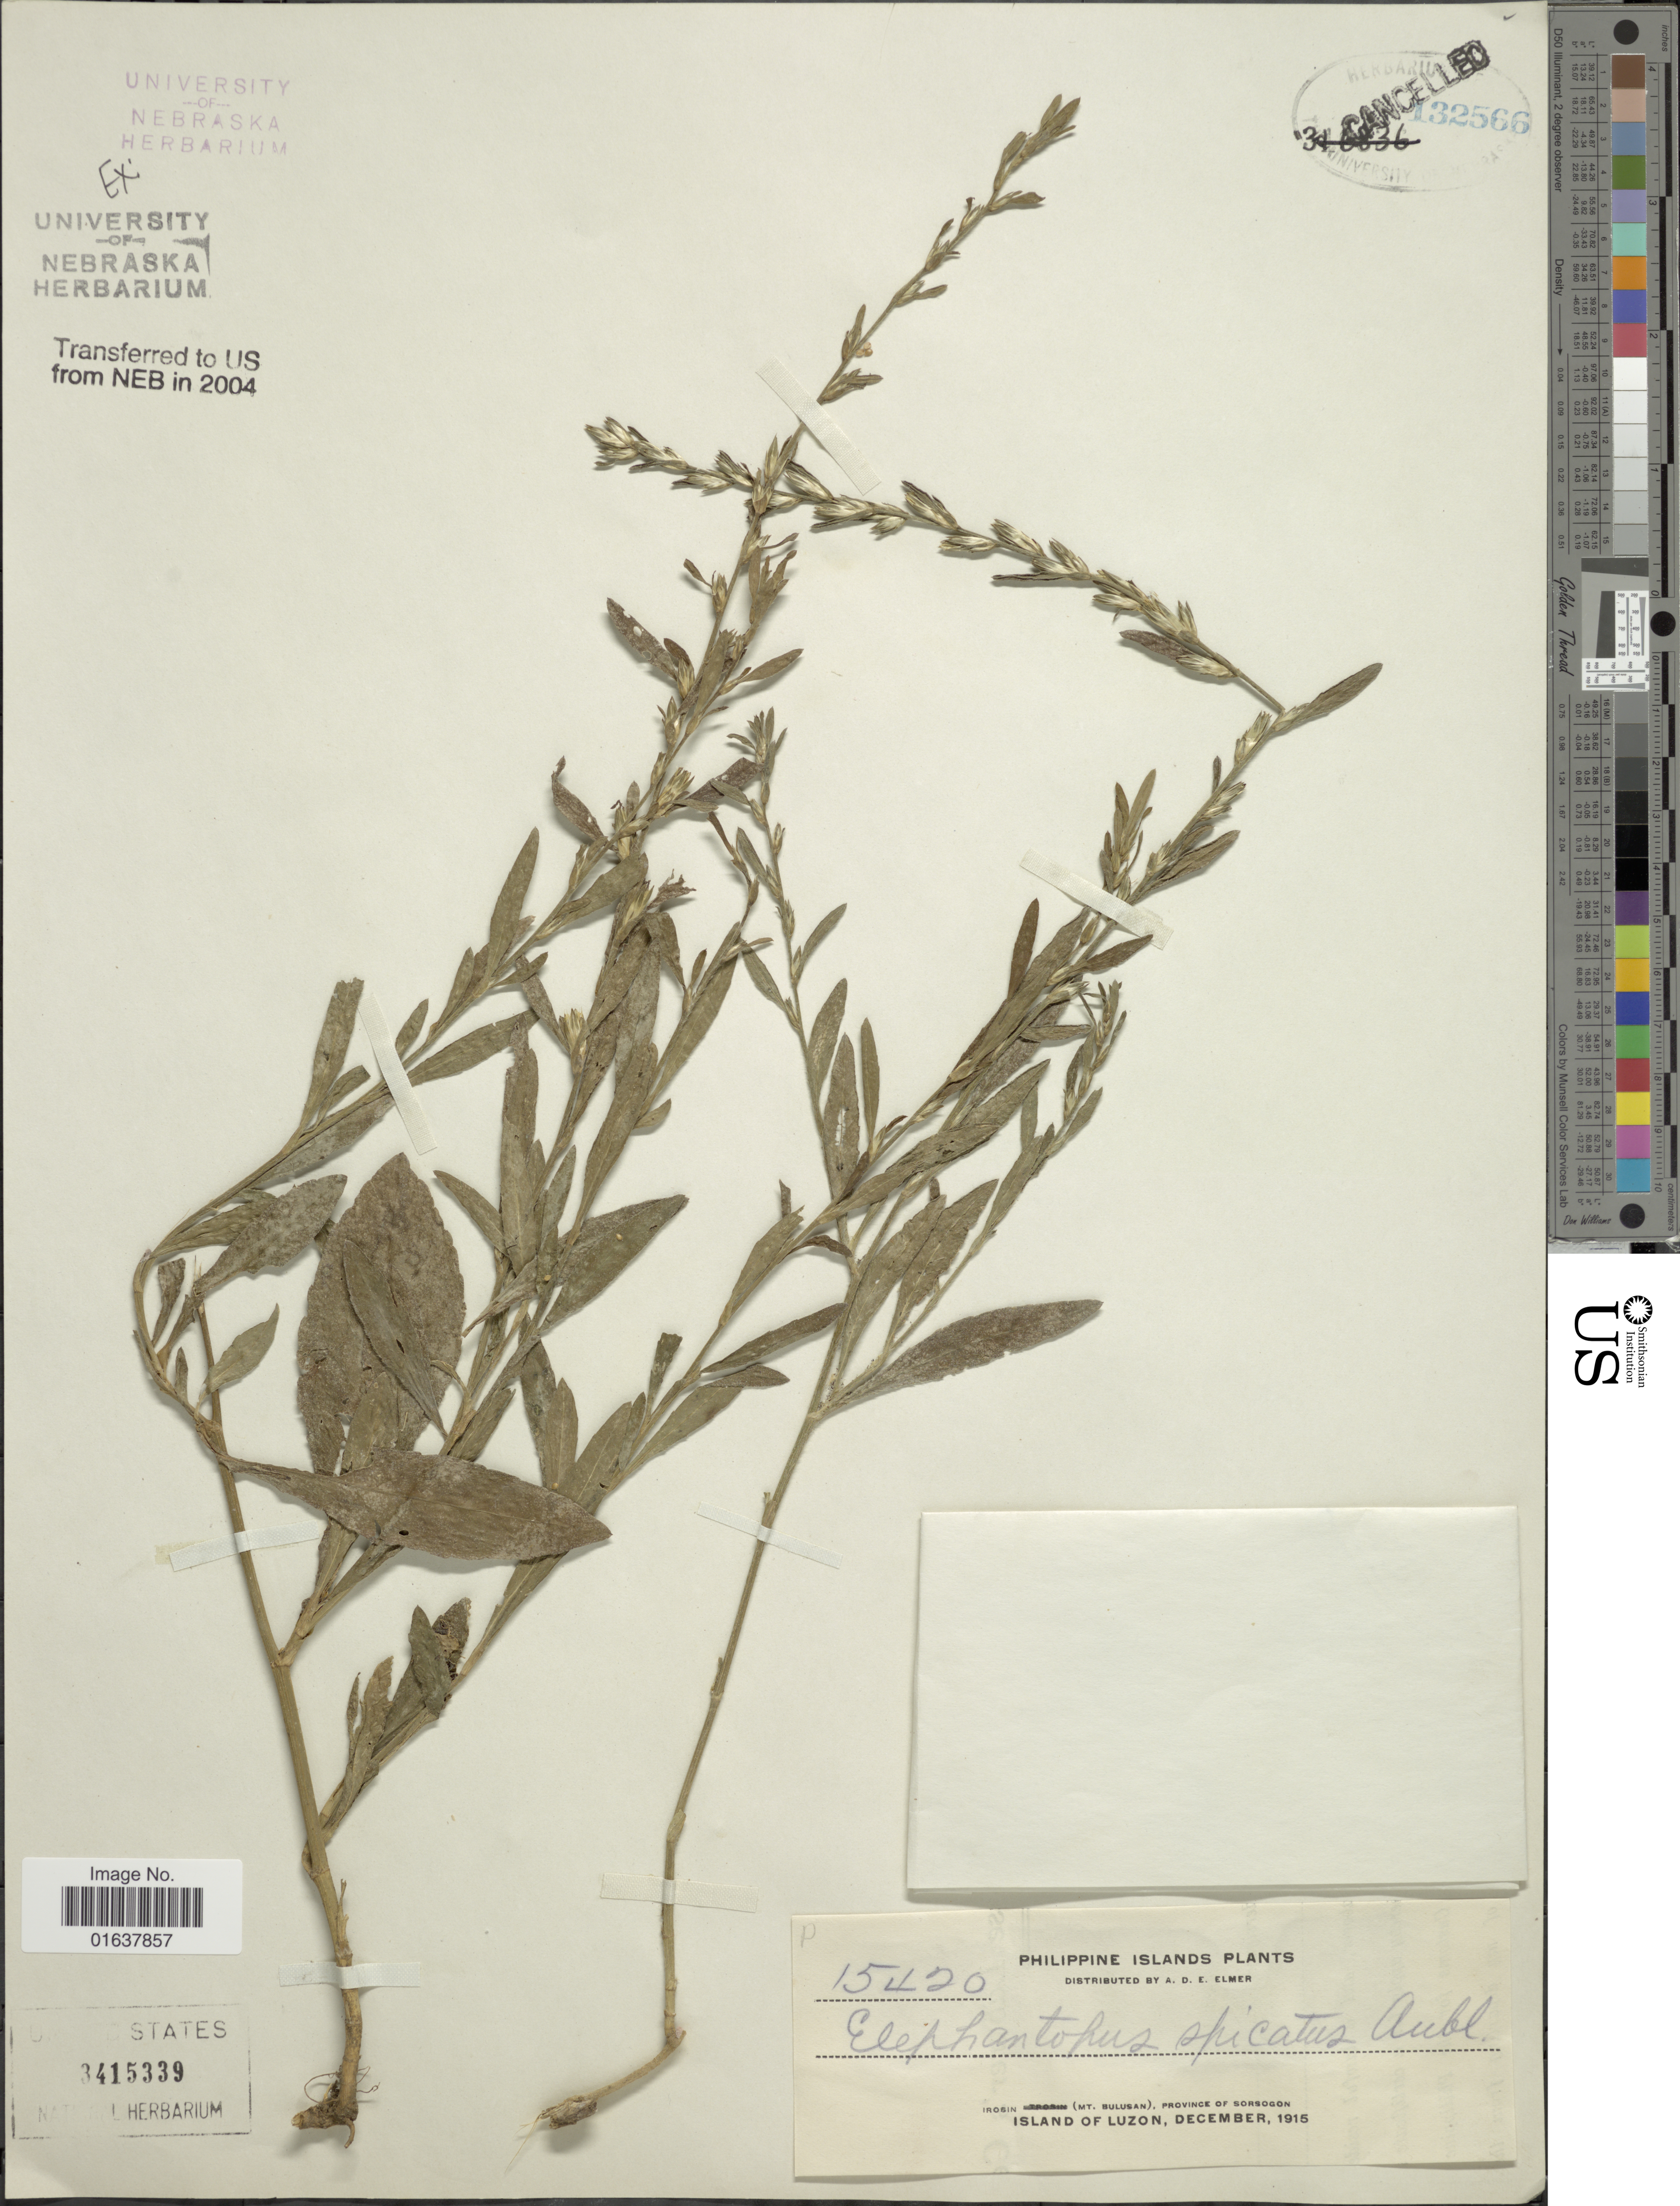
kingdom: Plantae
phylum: Tracheophyta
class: Magnoliopsida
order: Asterales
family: Asteraceae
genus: Pseudelephantopus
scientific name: Pseudelephantopus spicatus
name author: (Juss. ex Aubl.) C.F. Baker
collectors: A. D. E. Elmer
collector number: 15420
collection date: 1915-12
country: Philippines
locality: Irosin (Mt. Bulusan) , Province of Sorsogon. Island of Luzon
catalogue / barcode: US 3415339